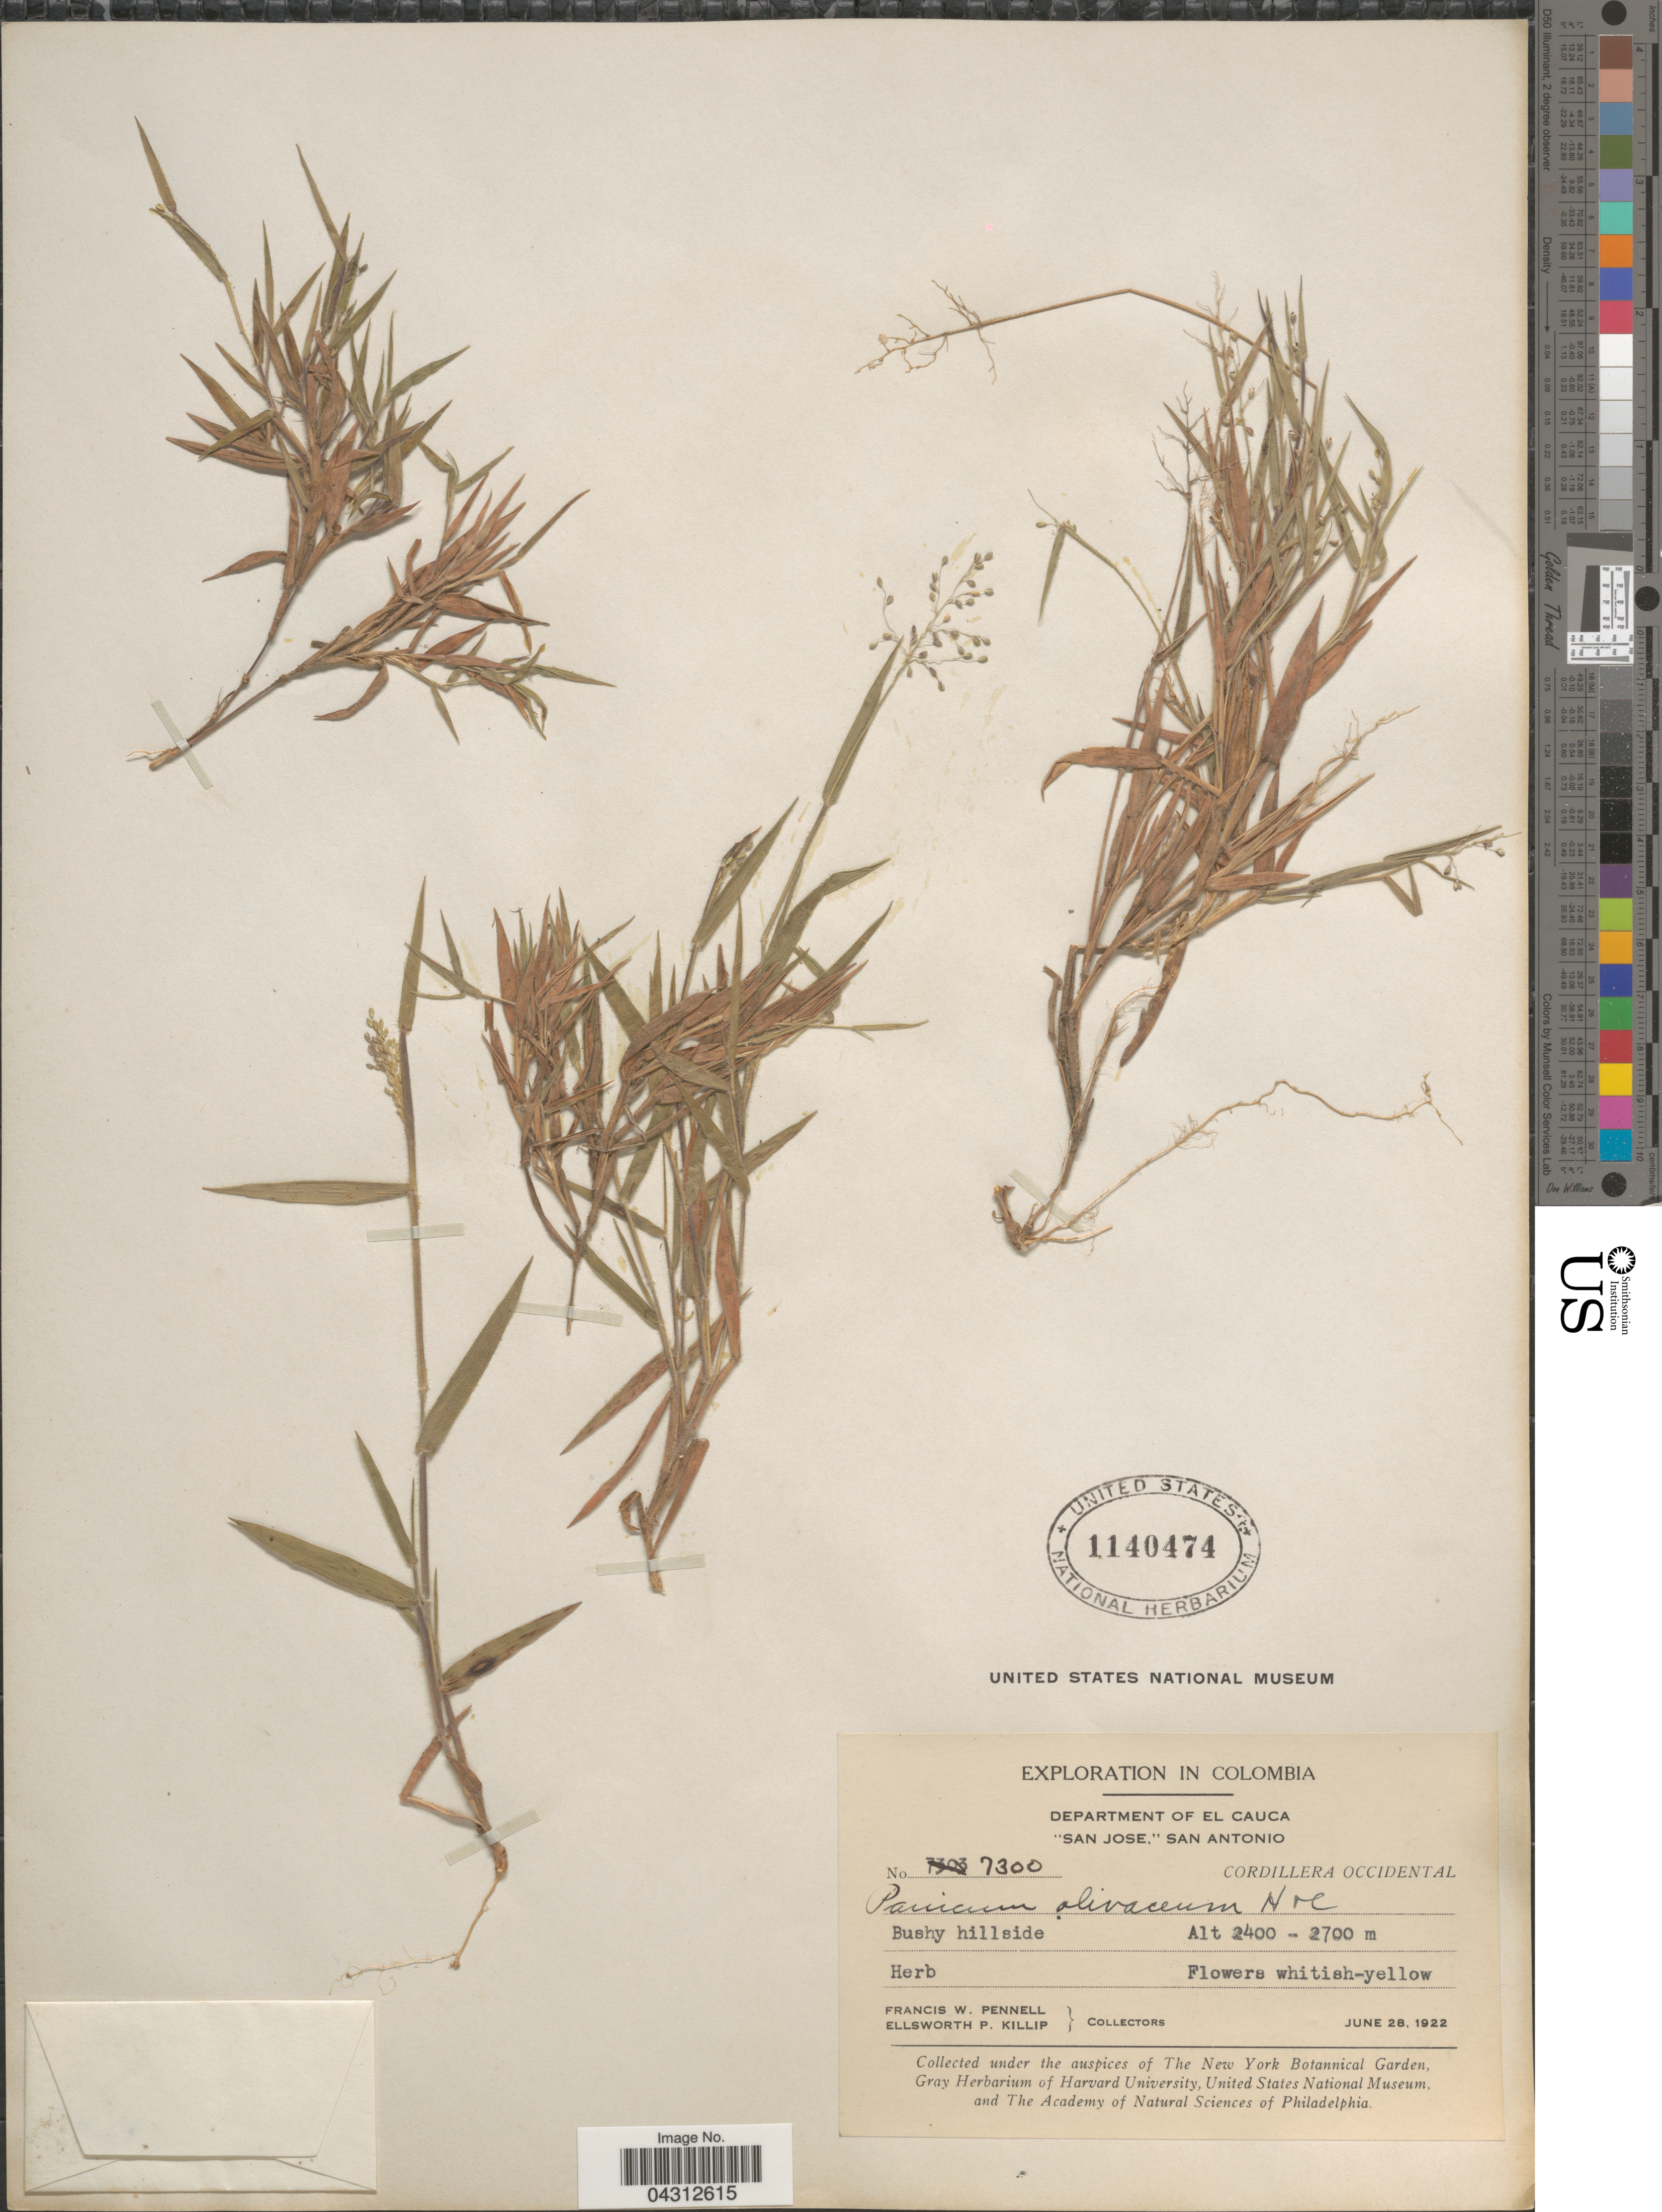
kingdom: Plantae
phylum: Tracheophyta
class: Liliopsida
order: Poales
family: Poaceae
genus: Dichanthelium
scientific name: Dichanthelium acuminatum var. acuminatum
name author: (Sw.) Gould & C.A. Clark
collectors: F. W. Pennell & E. P. Killip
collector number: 7300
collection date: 1922-06-28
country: Colombia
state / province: Cauca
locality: Exploration in Colombia. Department of El Cauca. "San Jose," San Antonio. Cordillera Occidental.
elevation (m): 2400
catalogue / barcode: US 1140474